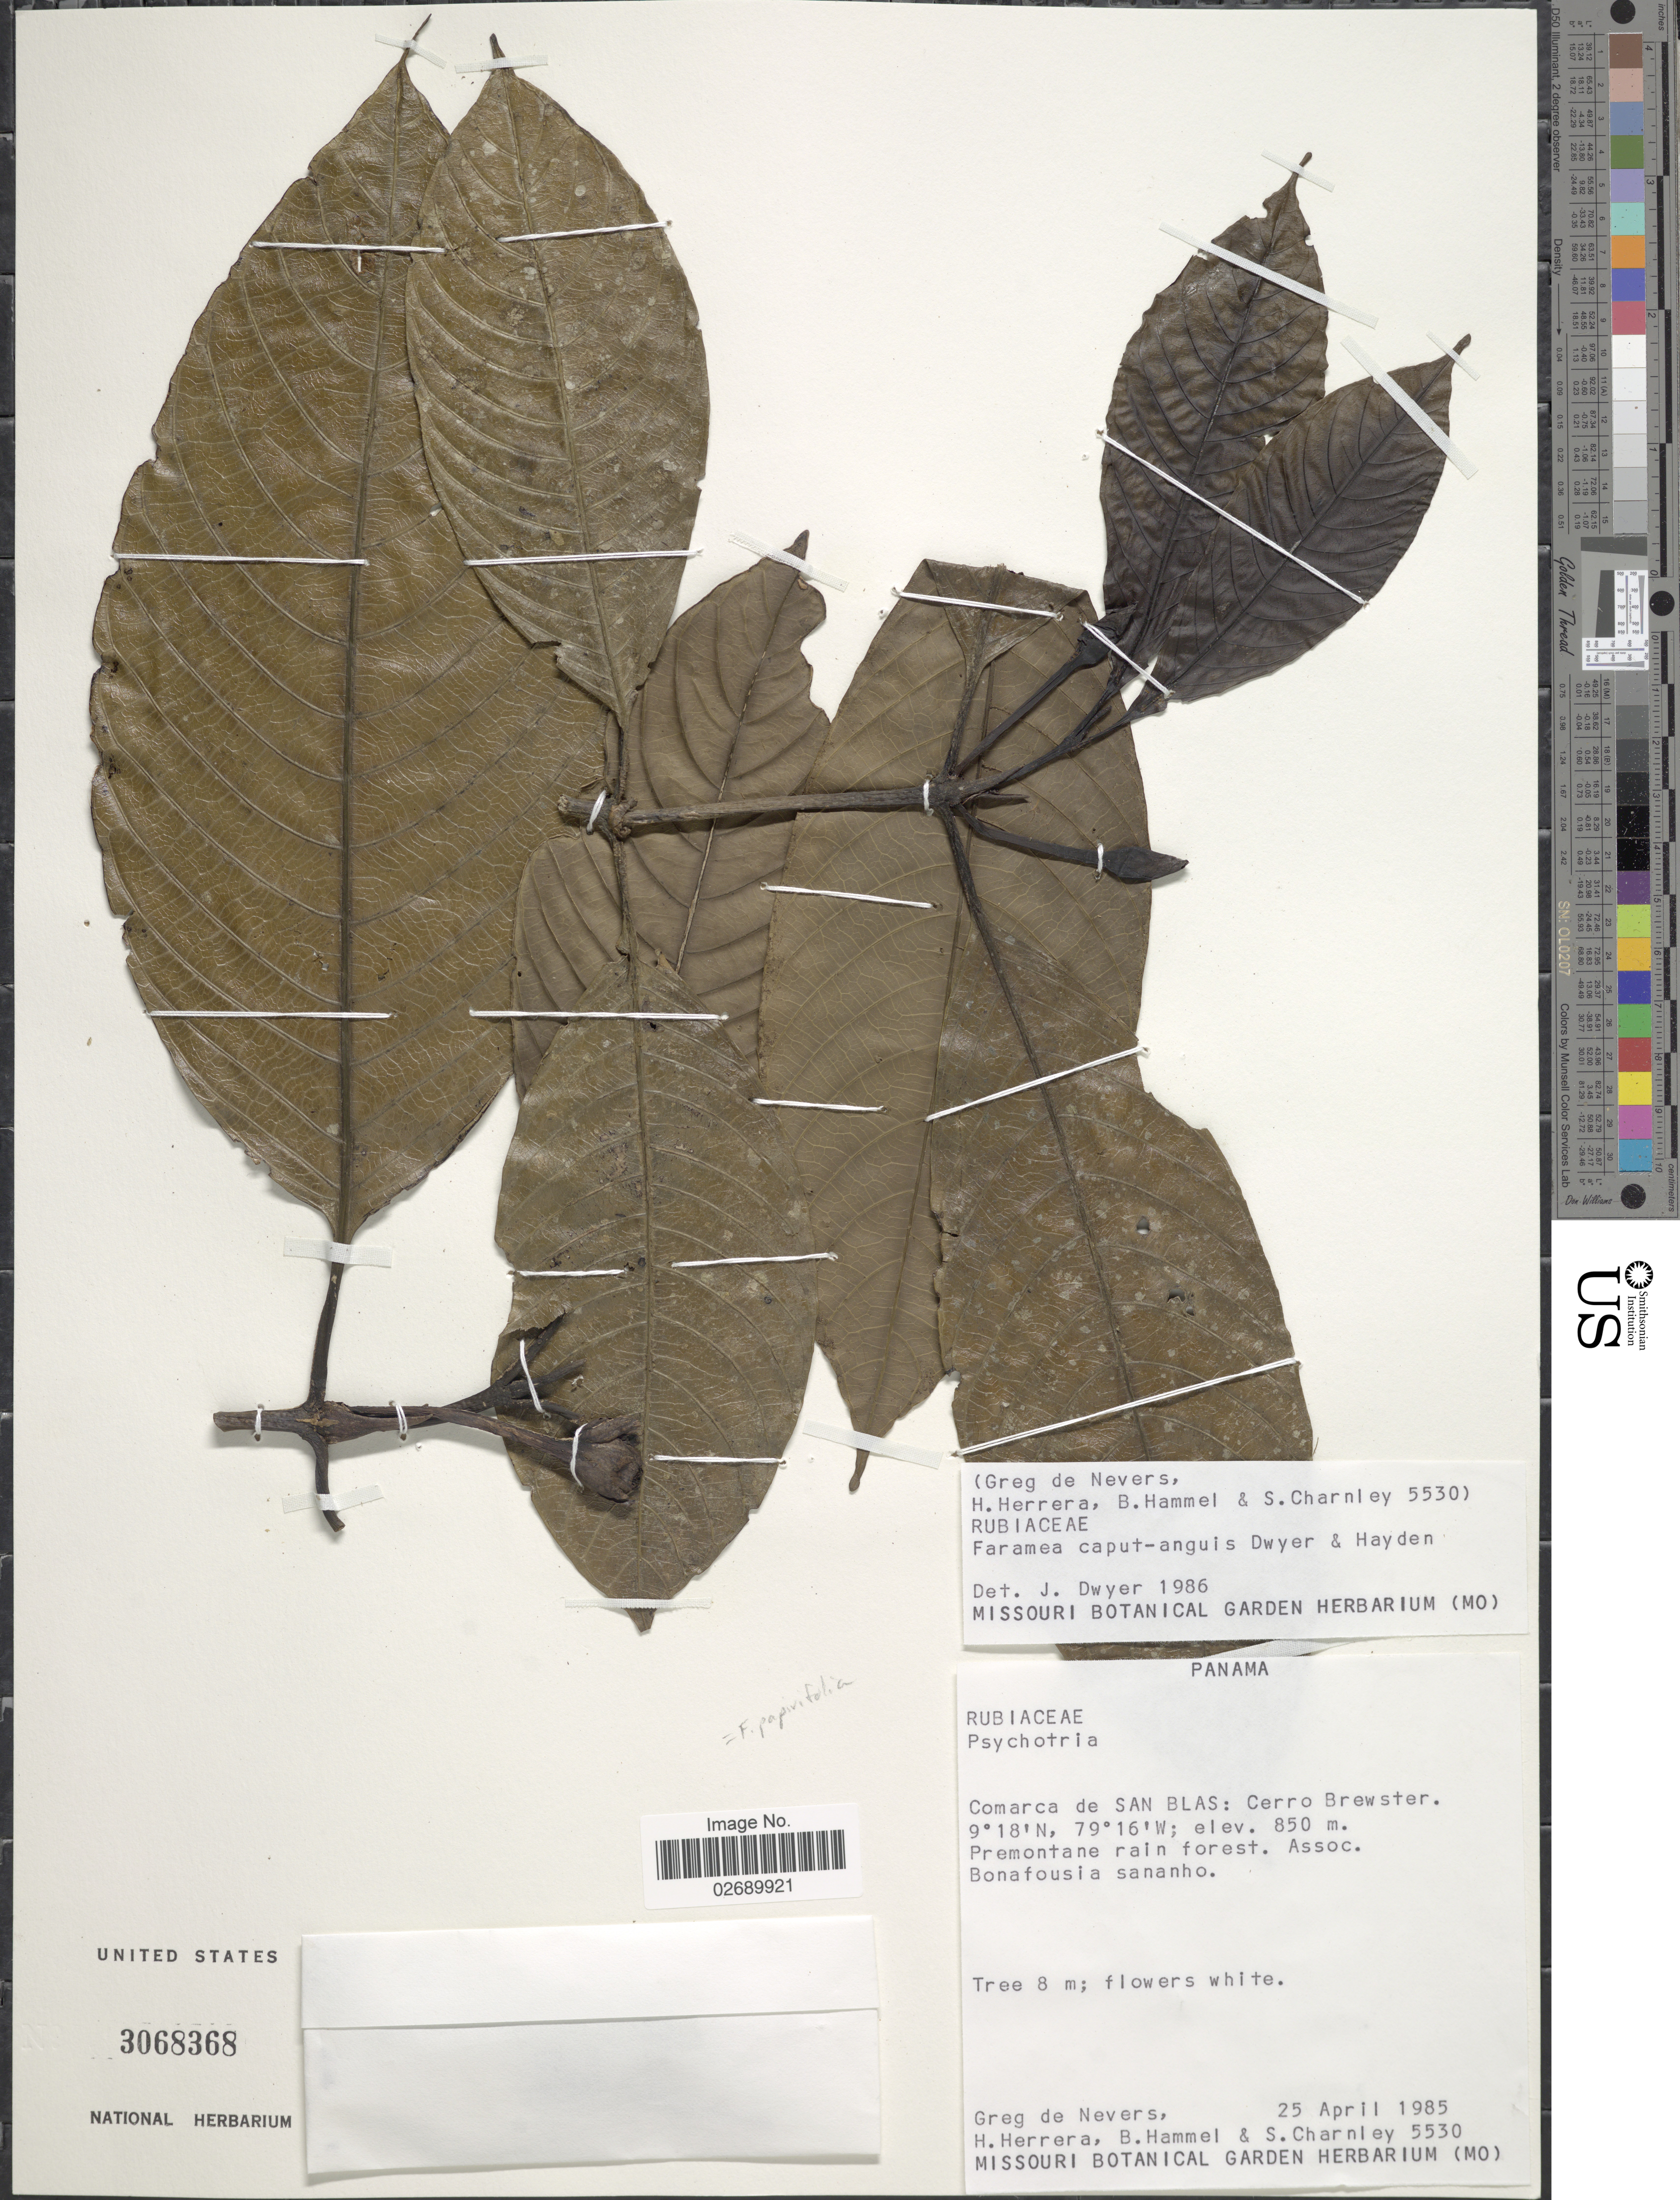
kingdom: Plantae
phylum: Tracheophyta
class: Magnoliopsida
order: Gentianales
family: Rubiaceae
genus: Faramea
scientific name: Faramea papirifolia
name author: (Standl. ex Steyerm.) C.M. Taylor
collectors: G. Nevers, B. Hammel & S. Charnley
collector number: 5530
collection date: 1985-04-25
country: Panama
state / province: Kuna Yala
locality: Comarca de San Blas: Cerro Brewster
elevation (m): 850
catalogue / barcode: US 3068368